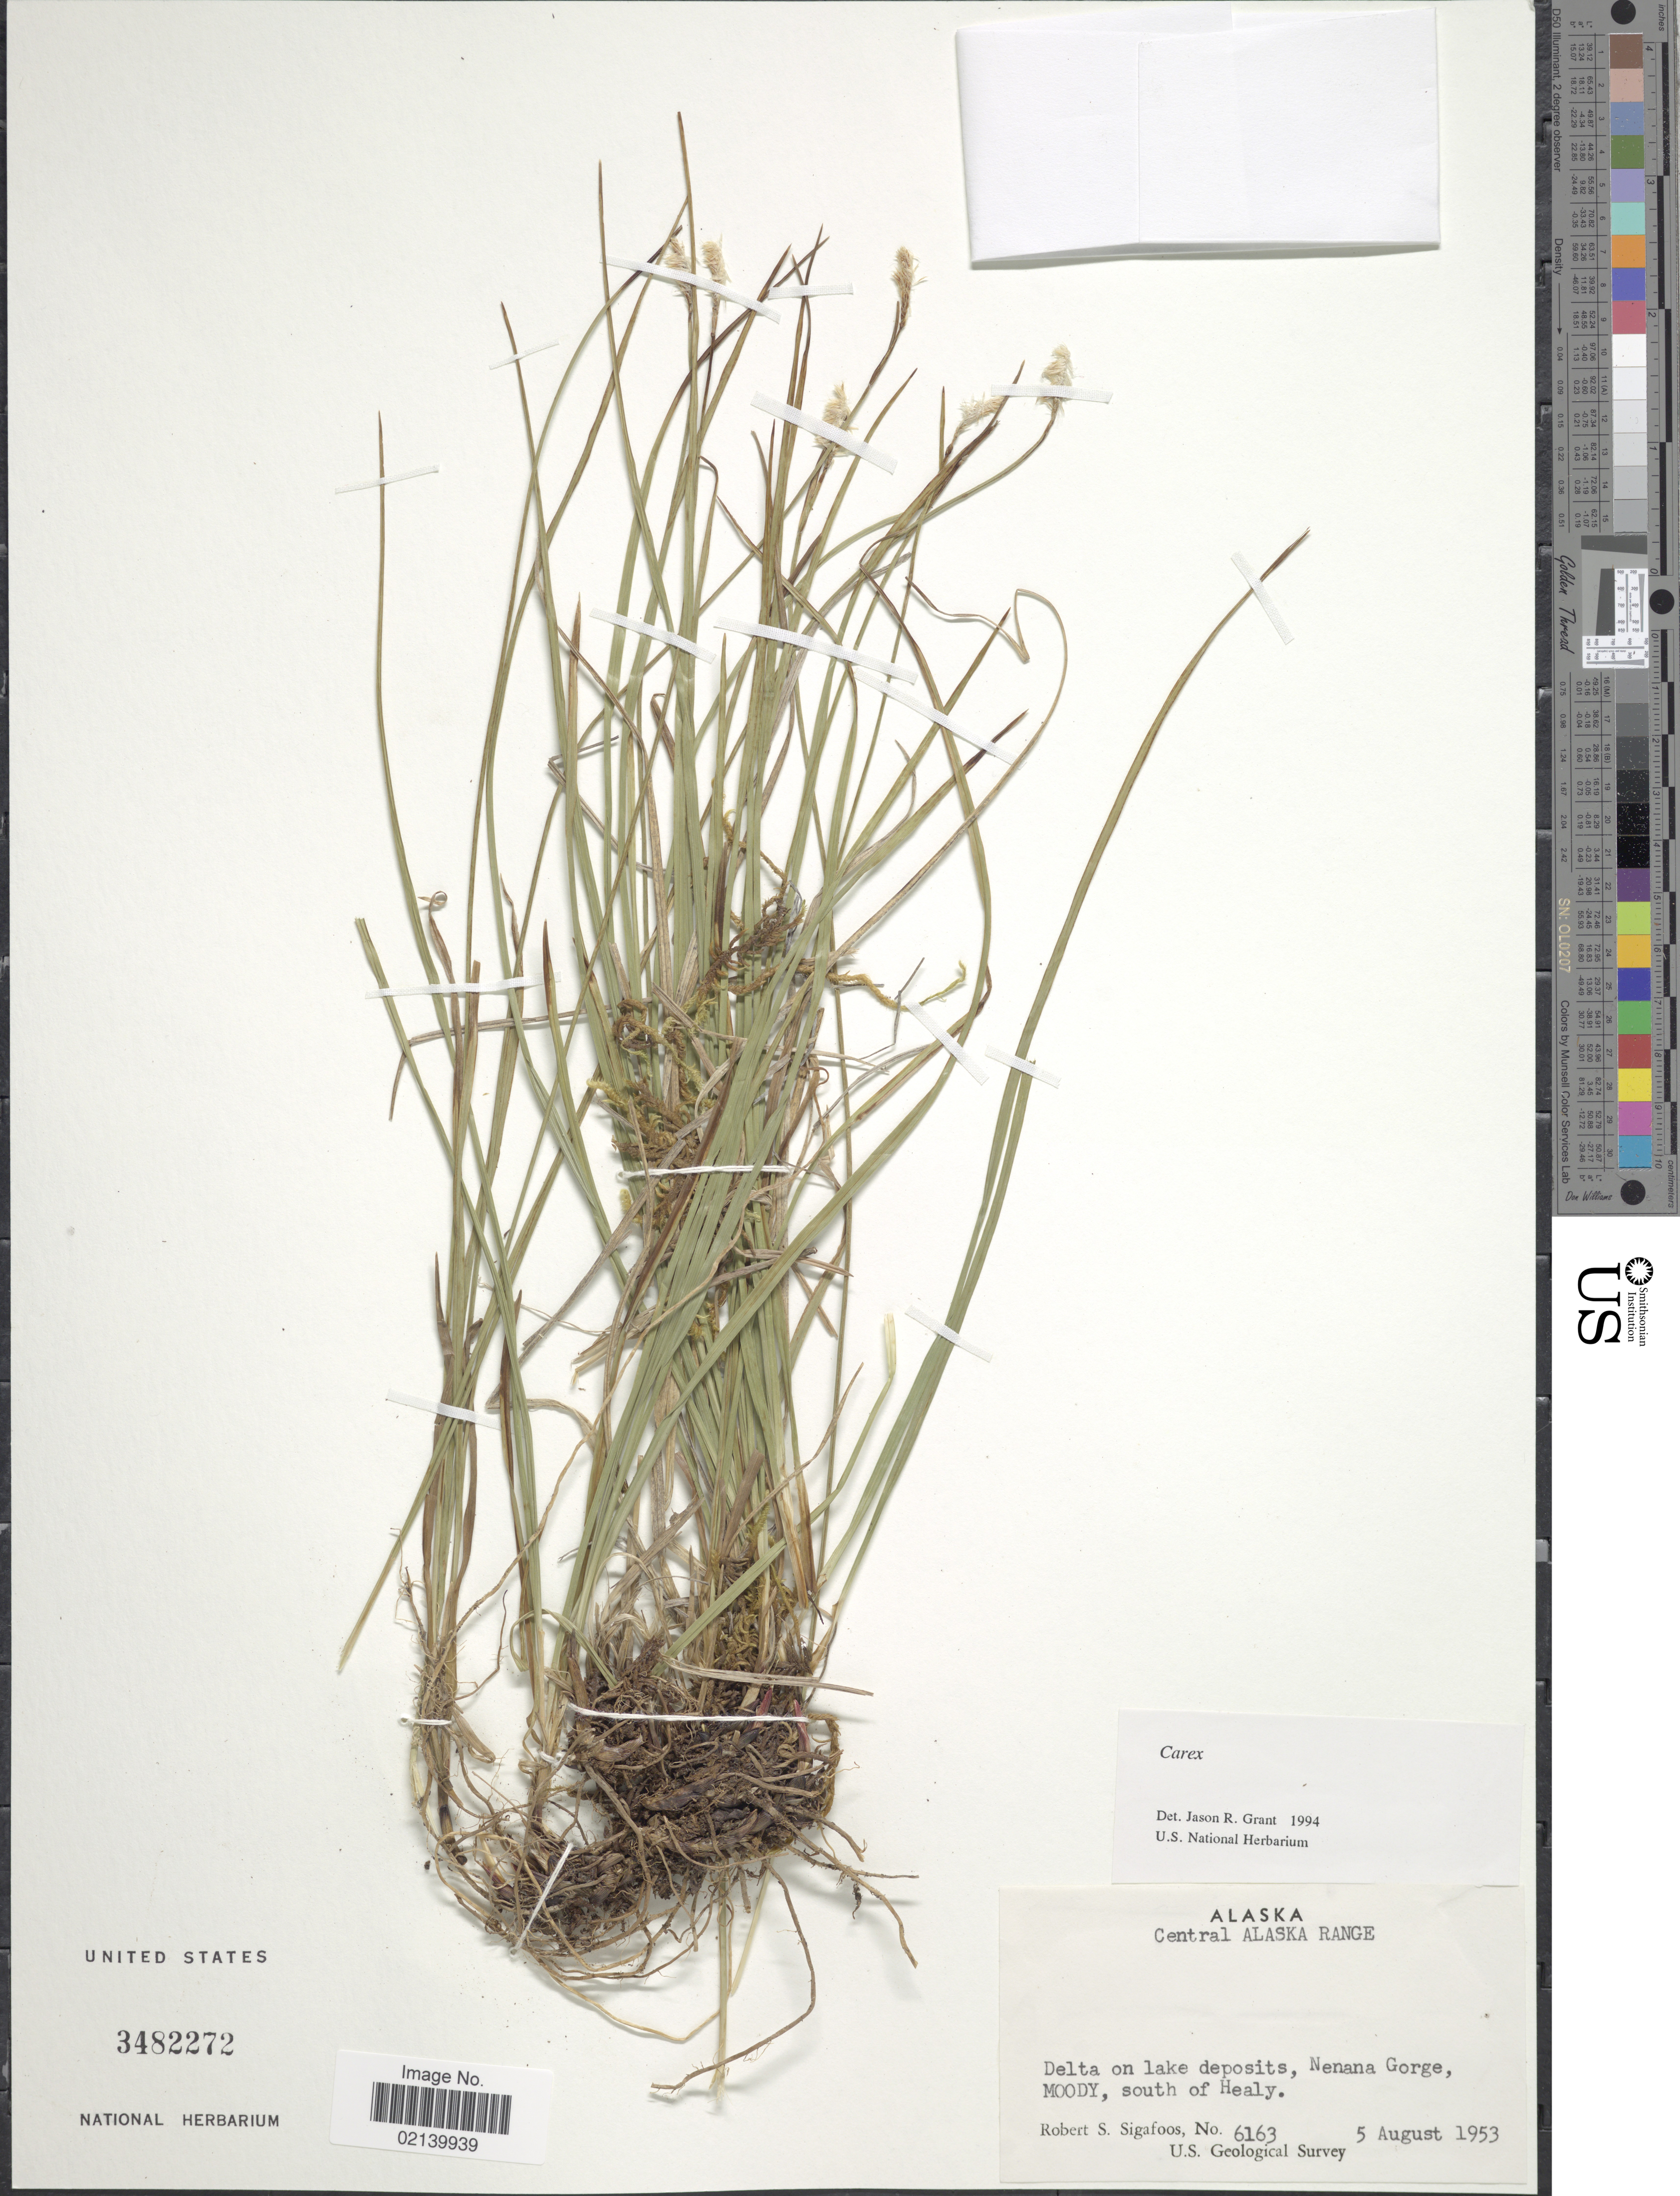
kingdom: Plantae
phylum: Tracheophyta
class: Liliopsida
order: Poales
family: Cyperaceae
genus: Carex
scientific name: Carex sp.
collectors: R. Sigafoos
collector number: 6163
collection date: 1953-08-05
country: United States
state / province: Alaska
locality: Central Alaska Nome. Delta on lake deposite, Nenana Gorge, Moody, south of Healy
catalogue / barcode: US 3482272